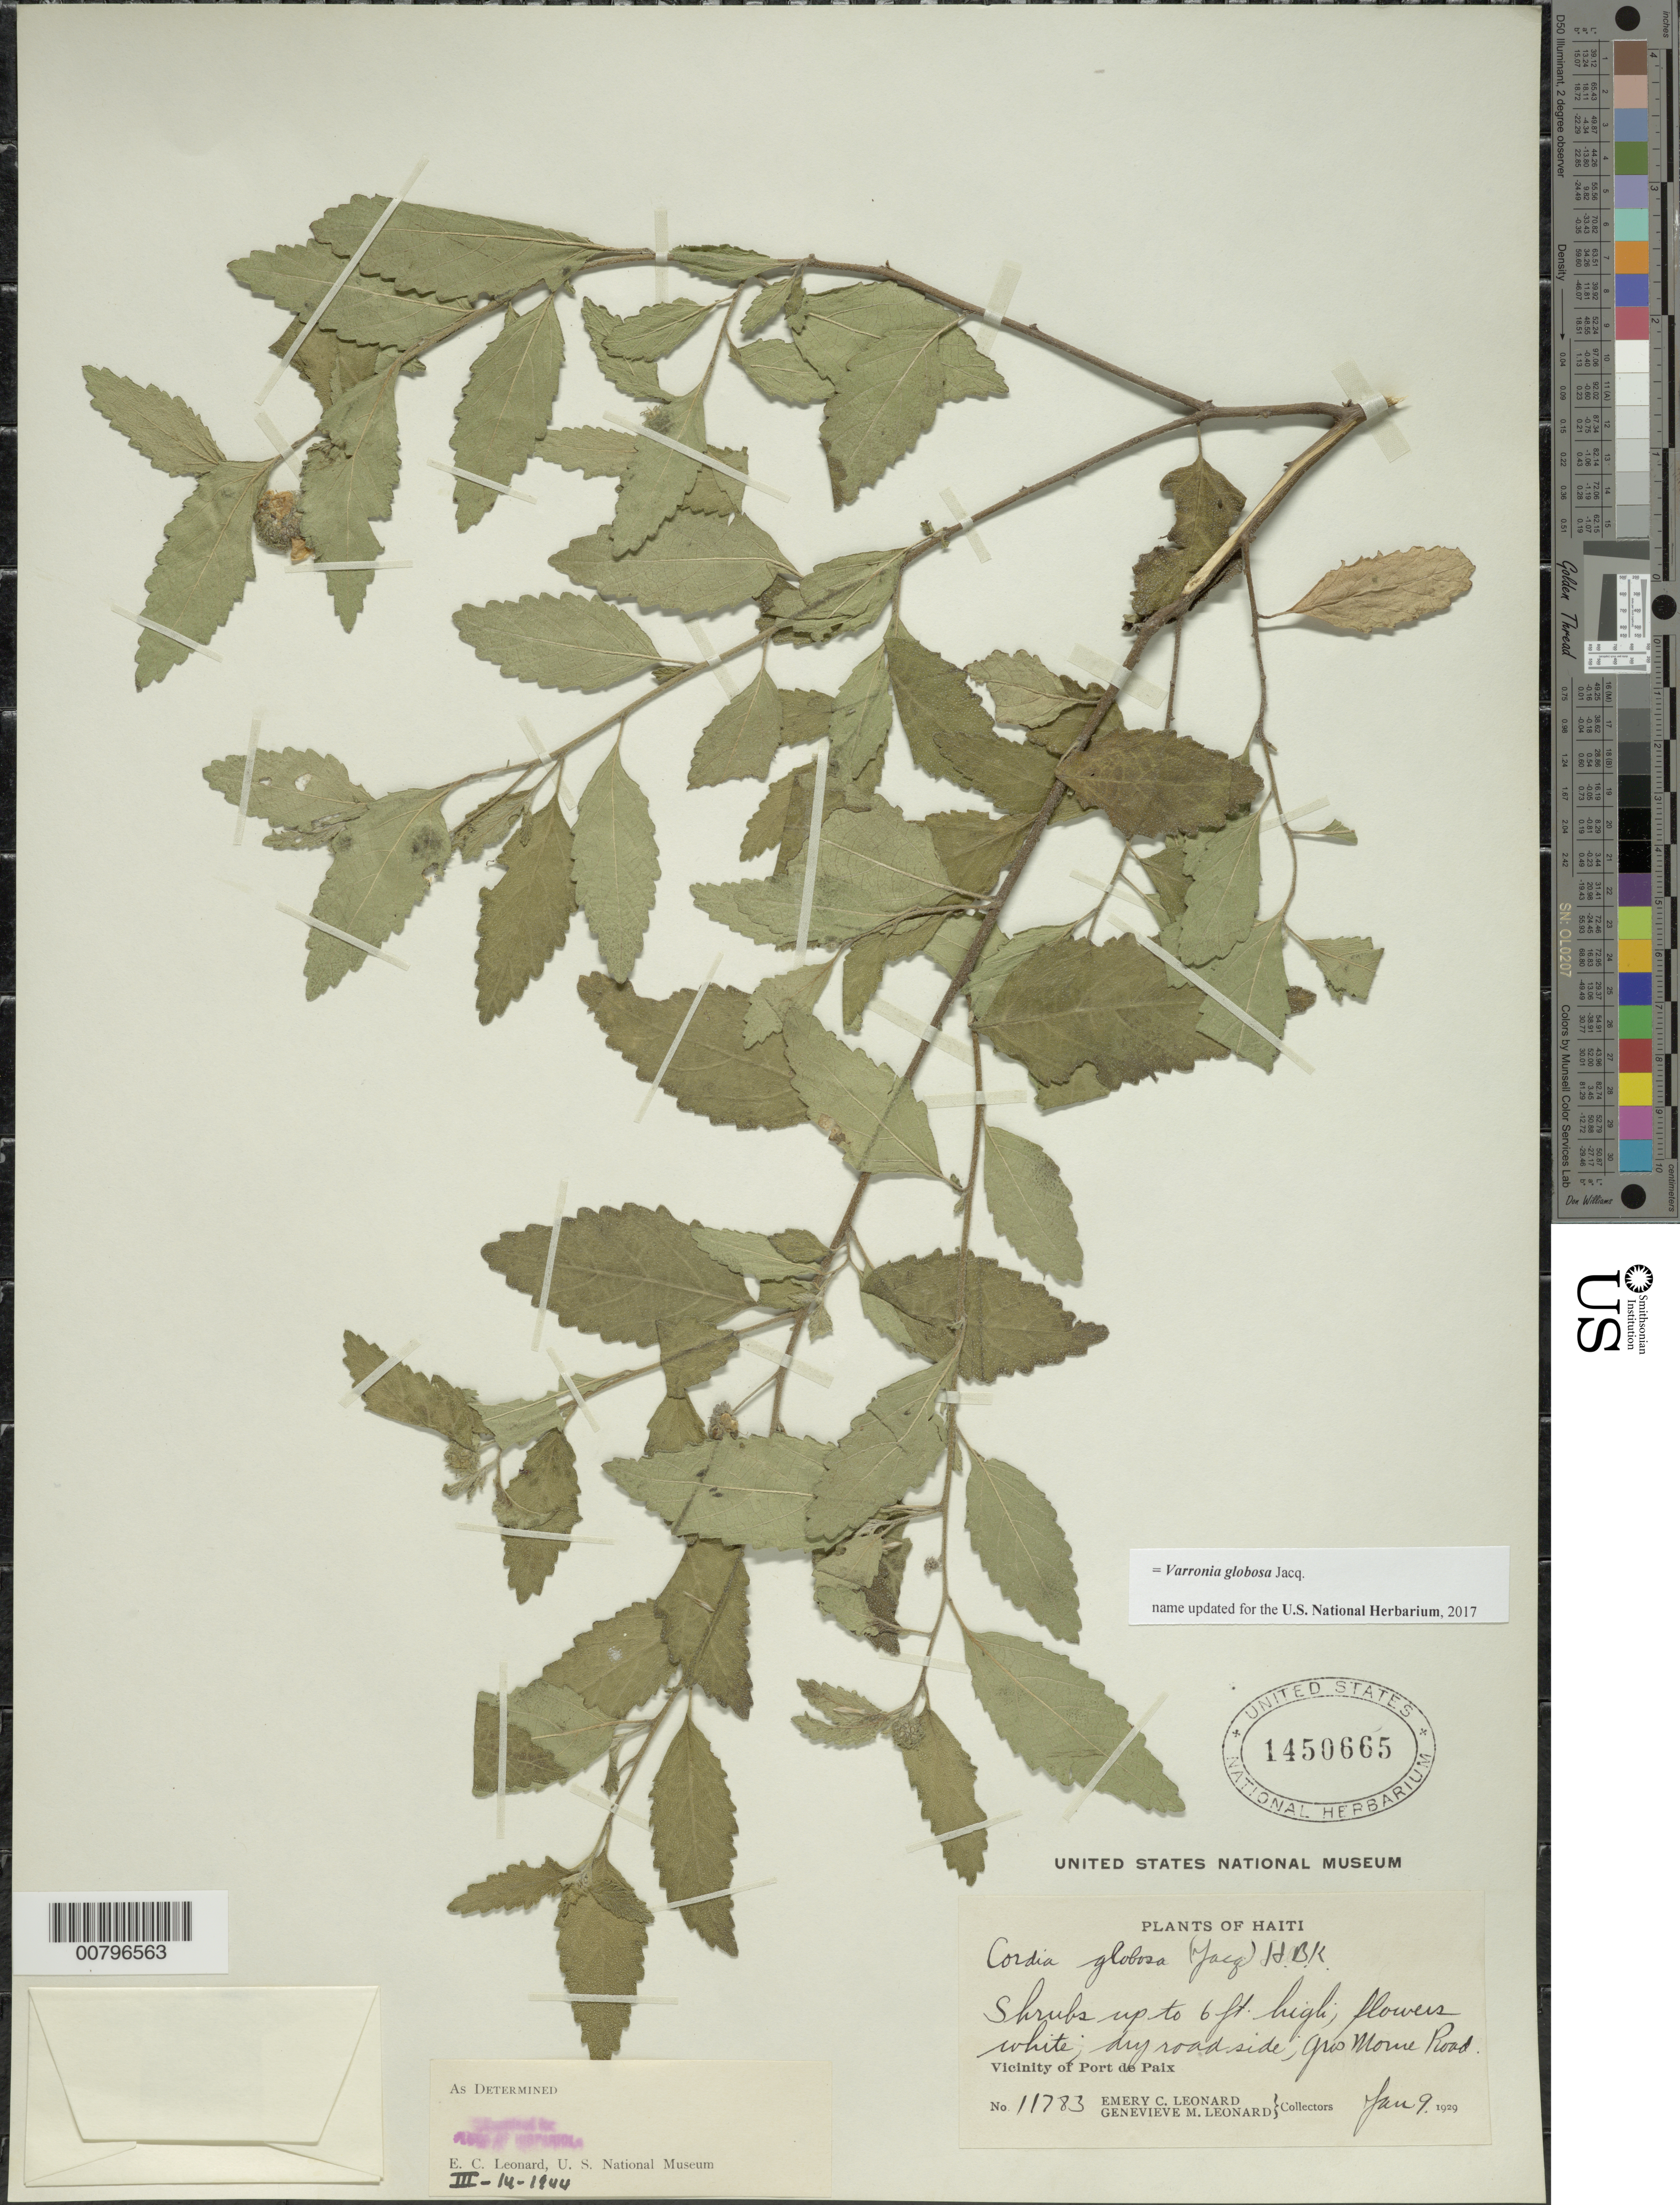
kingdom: Plantae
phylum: Tracheophyta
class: Magnoliopsida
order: Boraginales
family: Cordiaceae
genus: Cordia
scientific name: Cordia globosa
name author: (Jacq.) Kunth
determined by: Leonard, Emery C., (US)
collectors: E. C. Leonard & G. M. Leonard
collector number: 11783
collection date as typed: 09 Jan 1929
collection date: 1929-01-09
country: Haiti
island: Hispaniola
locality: Vicinity of Port de Paix, Gros Morne Road.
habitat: Dry roadside.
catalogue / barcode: US 1450665